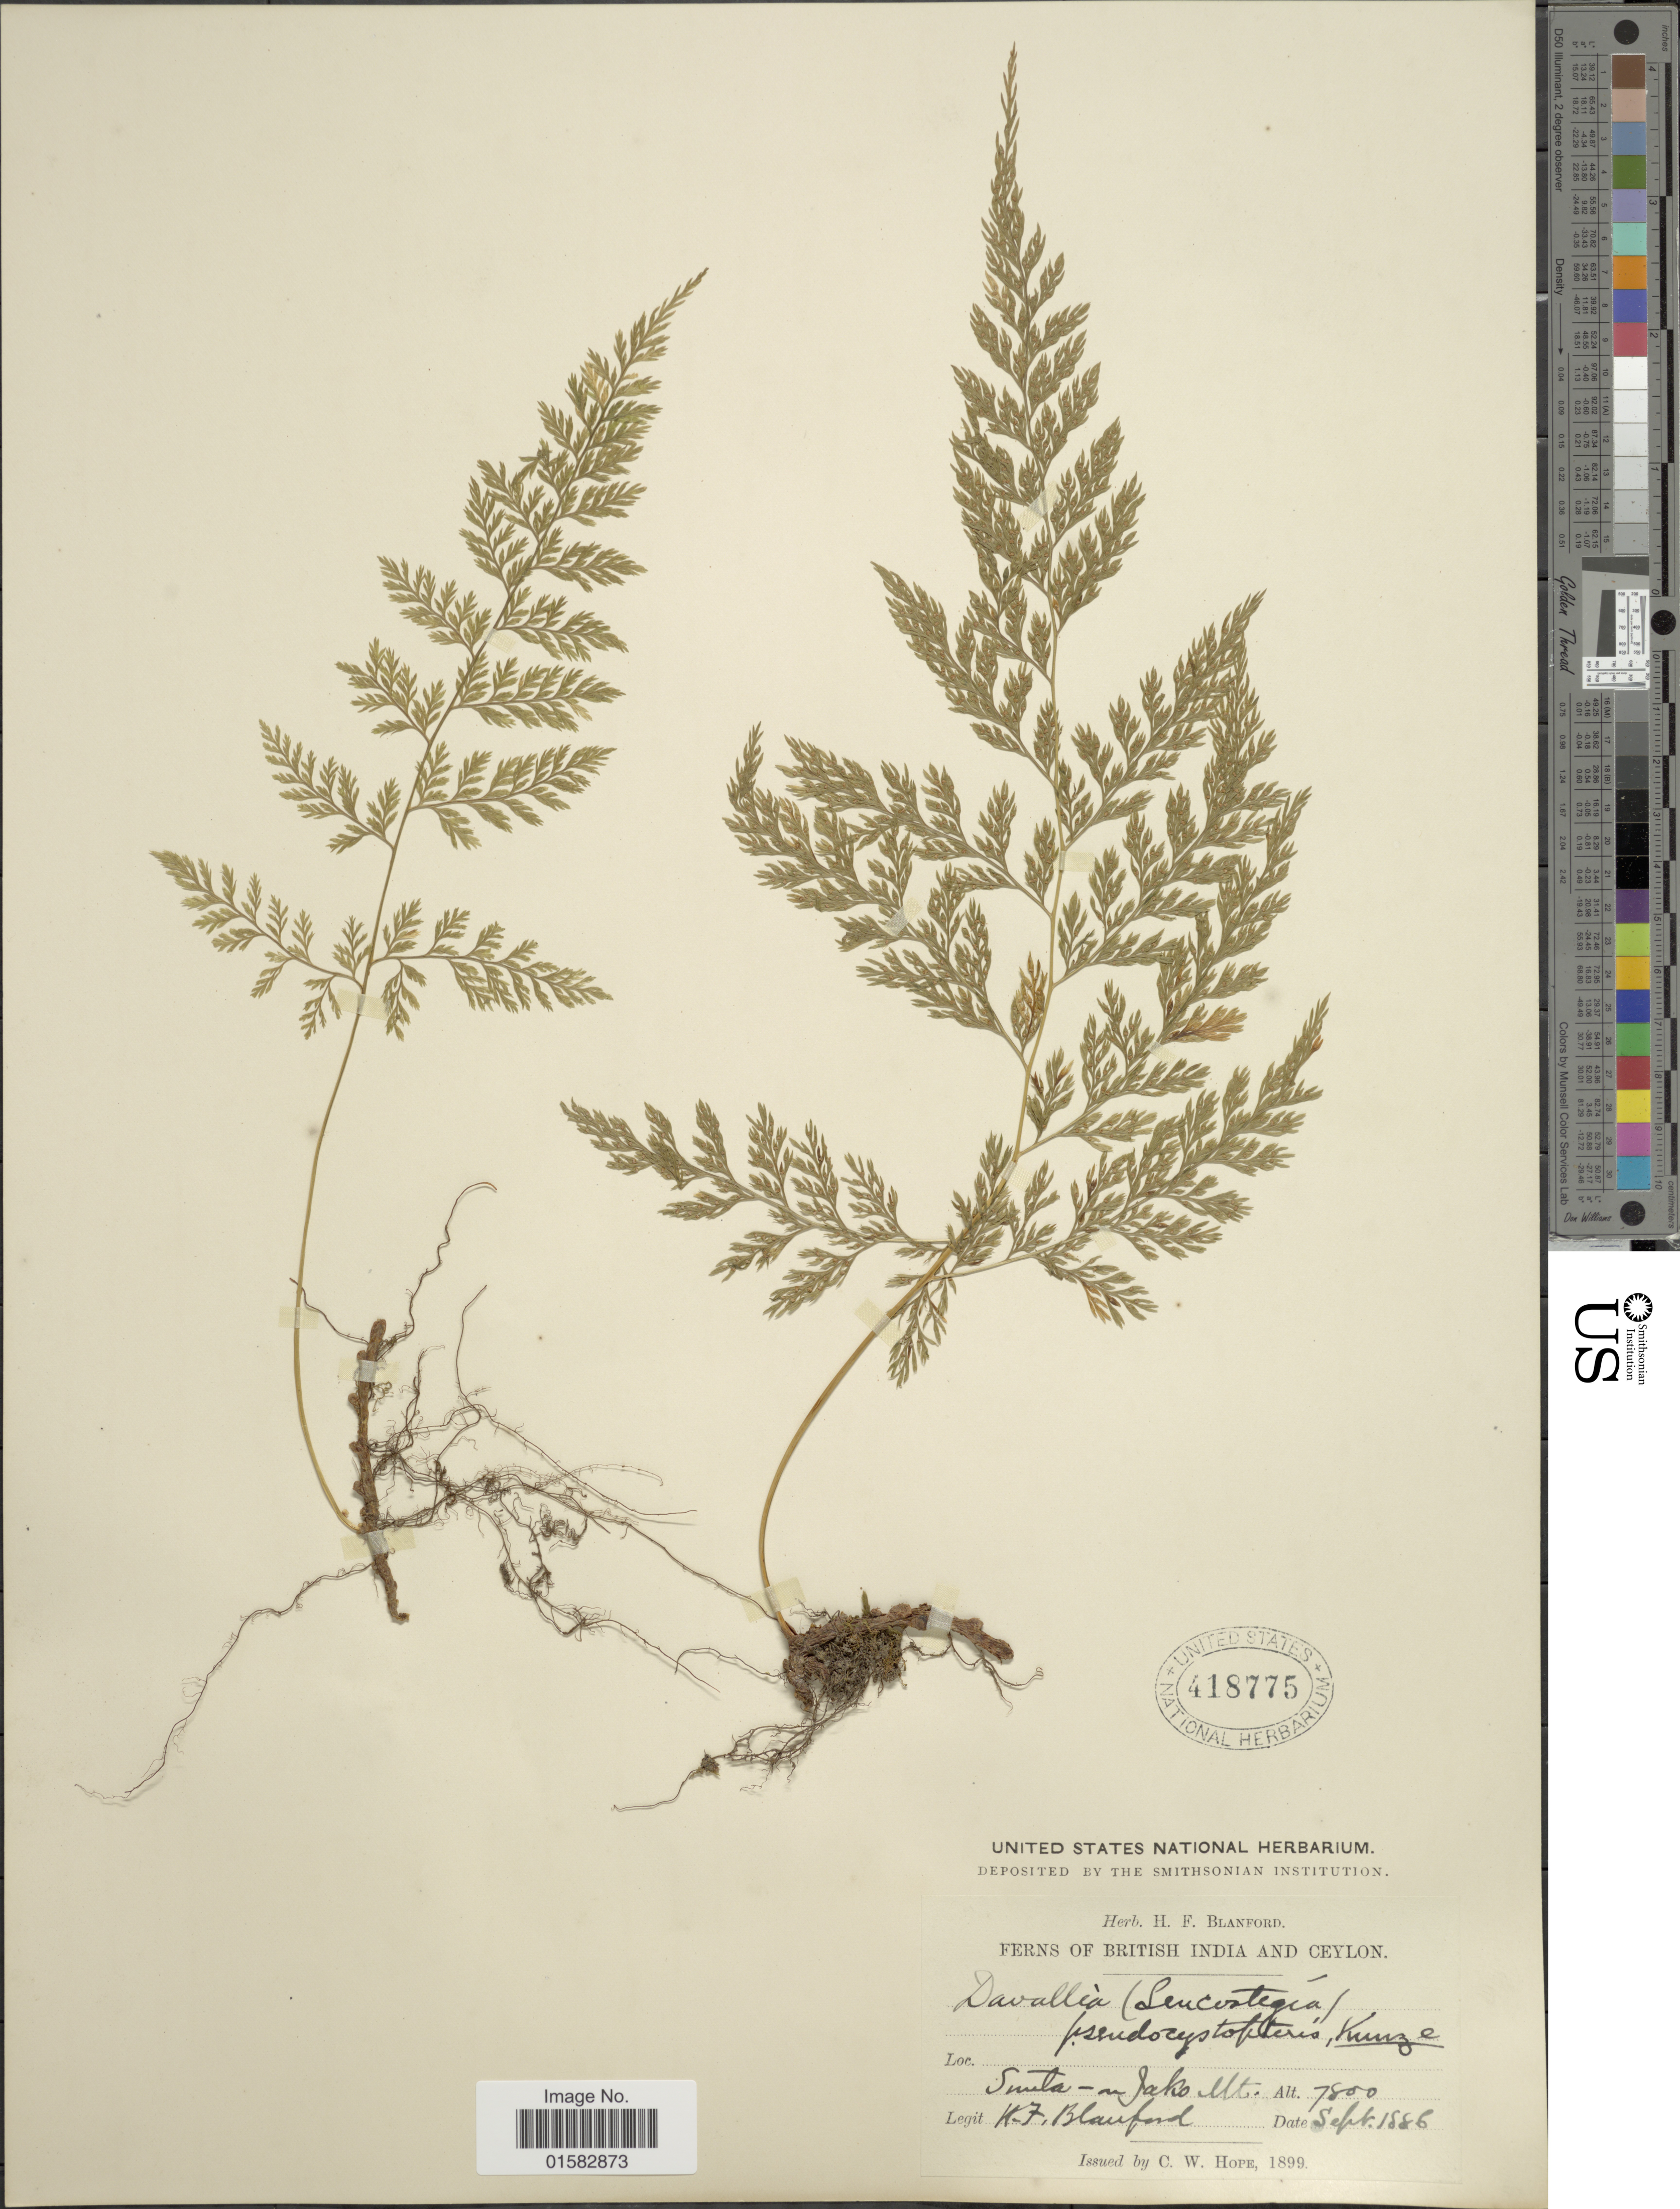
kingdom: Plantae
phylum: Tracheophyta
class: Polypodiopsida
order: Polypodiales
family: Davalliaceae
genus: Davallia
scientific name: Davallia pulchra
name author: D. Don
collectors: H. Blanford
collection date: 1886-09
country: India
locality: British India and Ceylon, Snilta and Jako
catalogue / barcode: US 418775